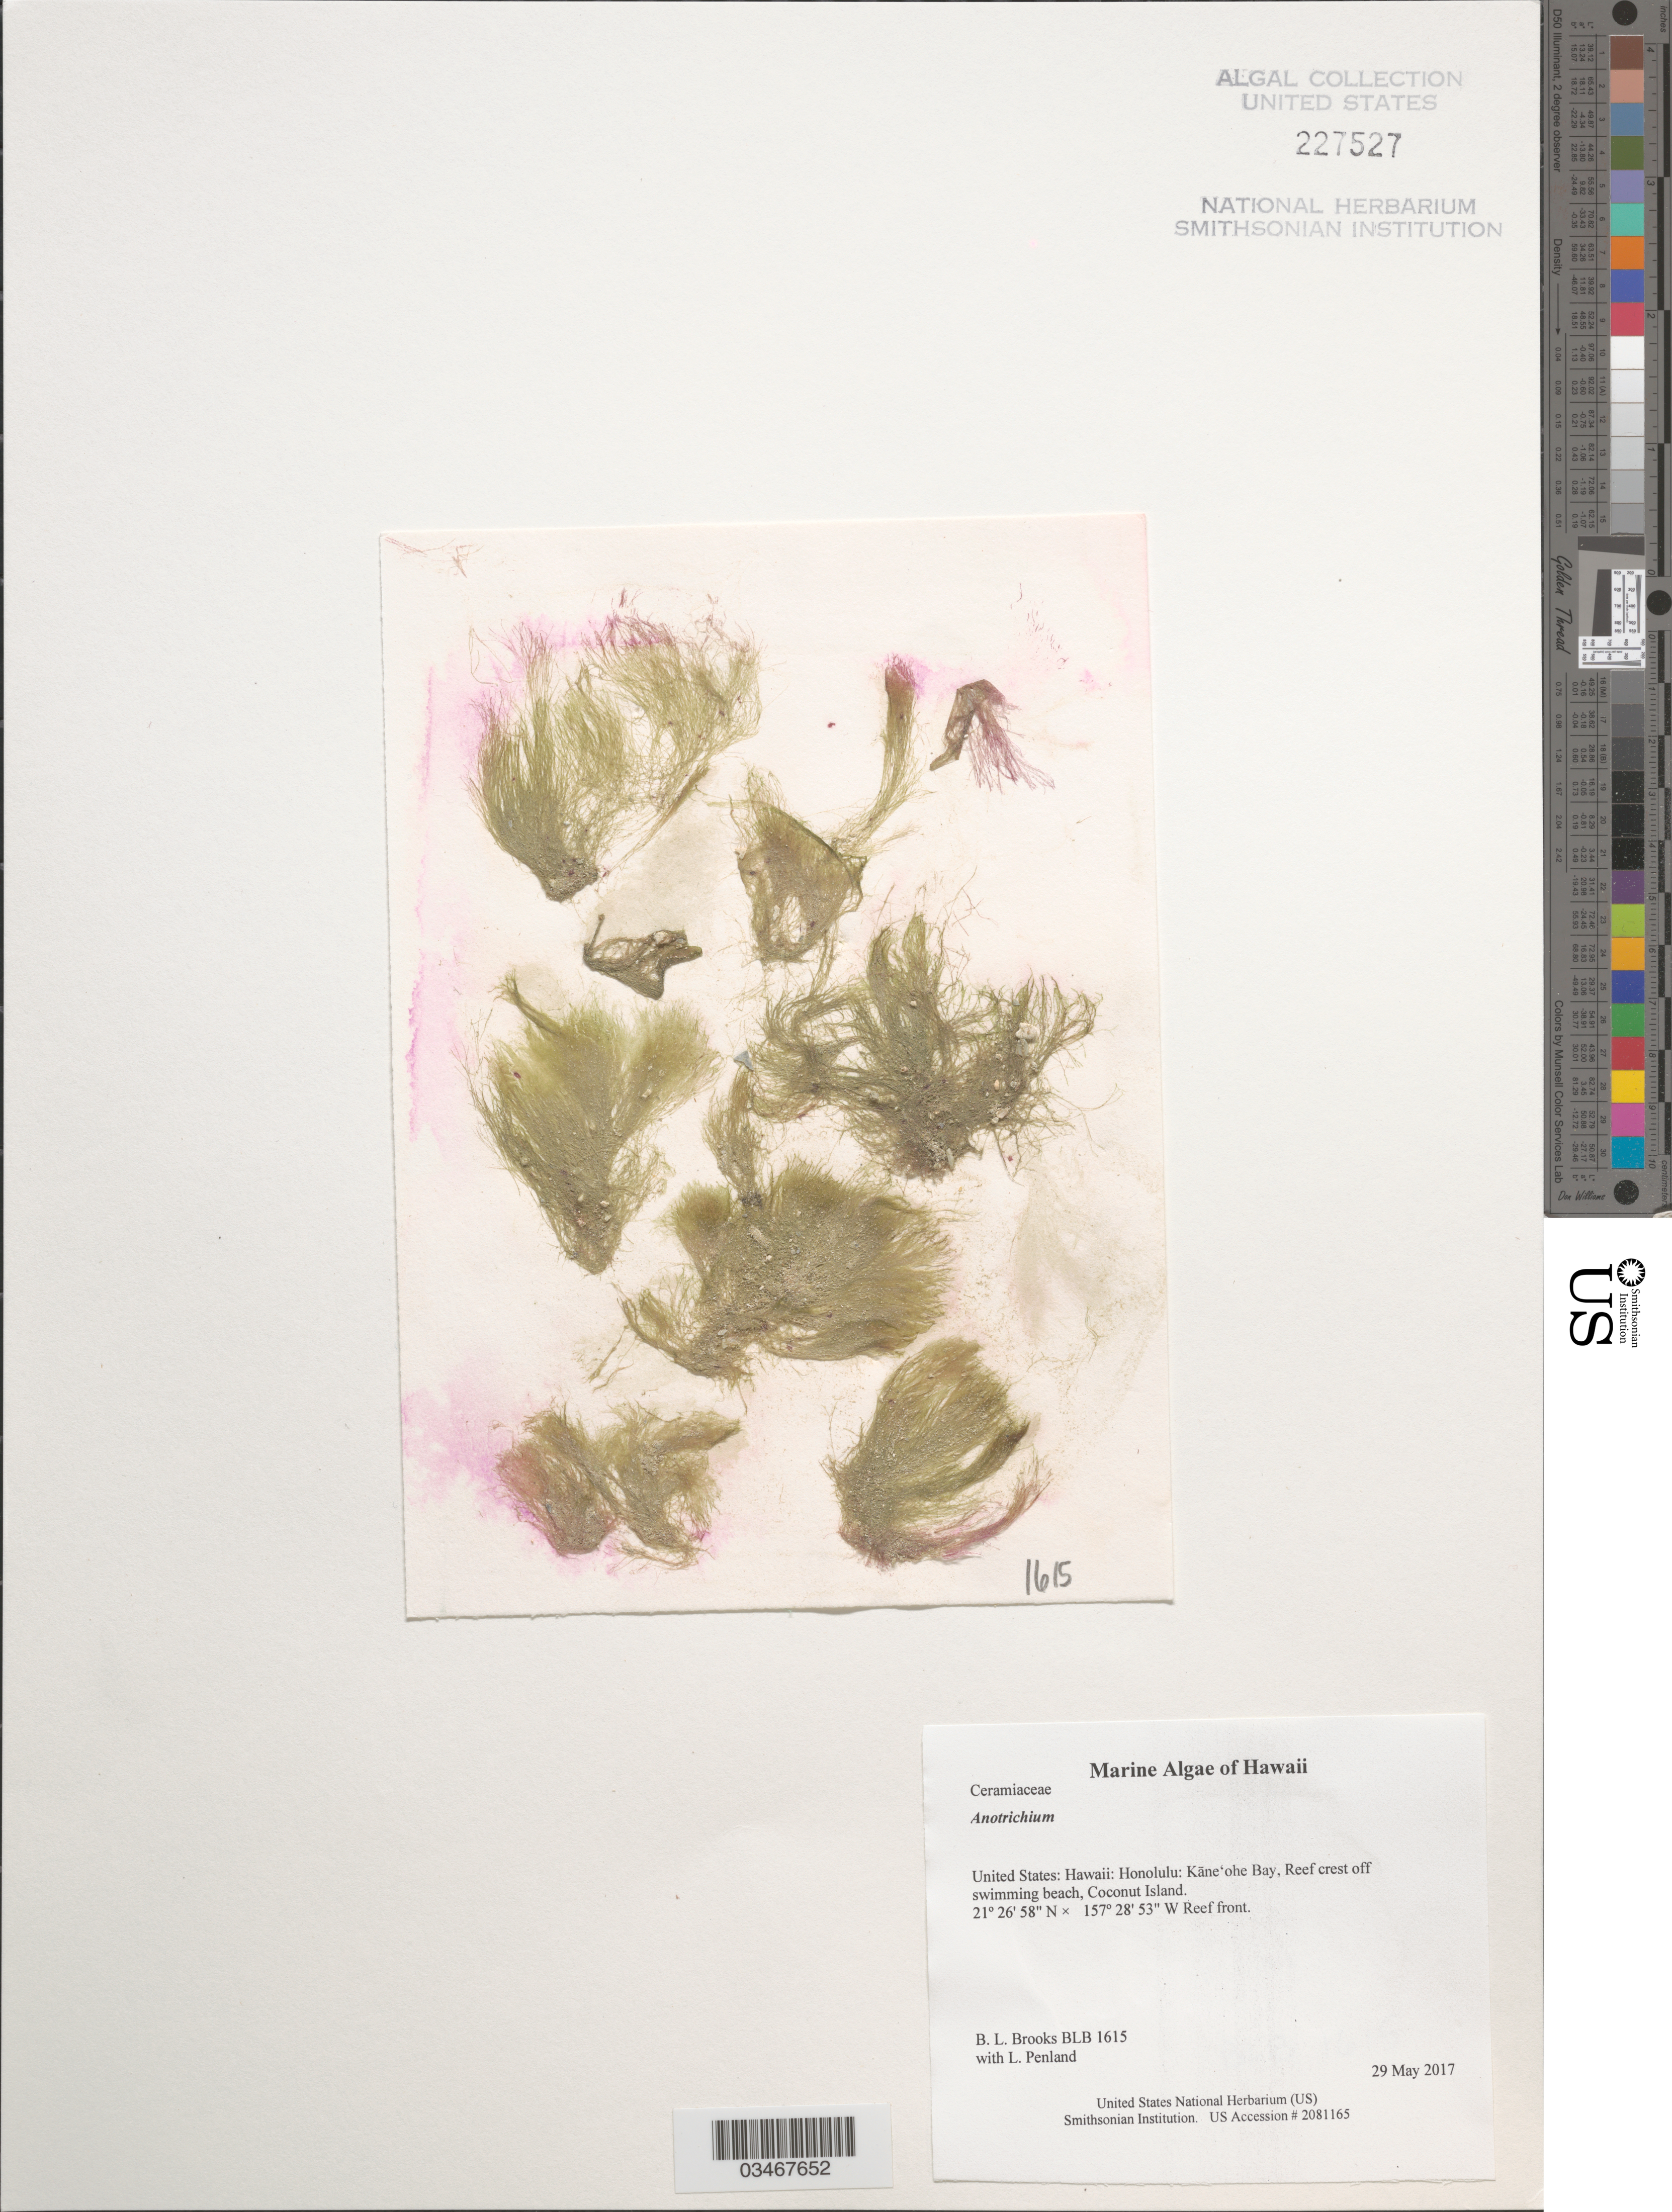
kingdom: Plantae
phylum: Rhodophyta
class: Florideophyceae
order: Ceramiales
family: Wrangeliaceae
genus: Anotrichium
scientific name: Anotrichium sp.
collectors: B. Brooks & L. Penland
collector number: BLB 1615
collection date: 2017-05-29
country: United States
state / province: Hawaii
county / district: Honolulu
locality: Honolulu: Kāne'ohe Bay, Reef crest off swimming beach, Coconut Island.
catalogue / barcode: US 227527